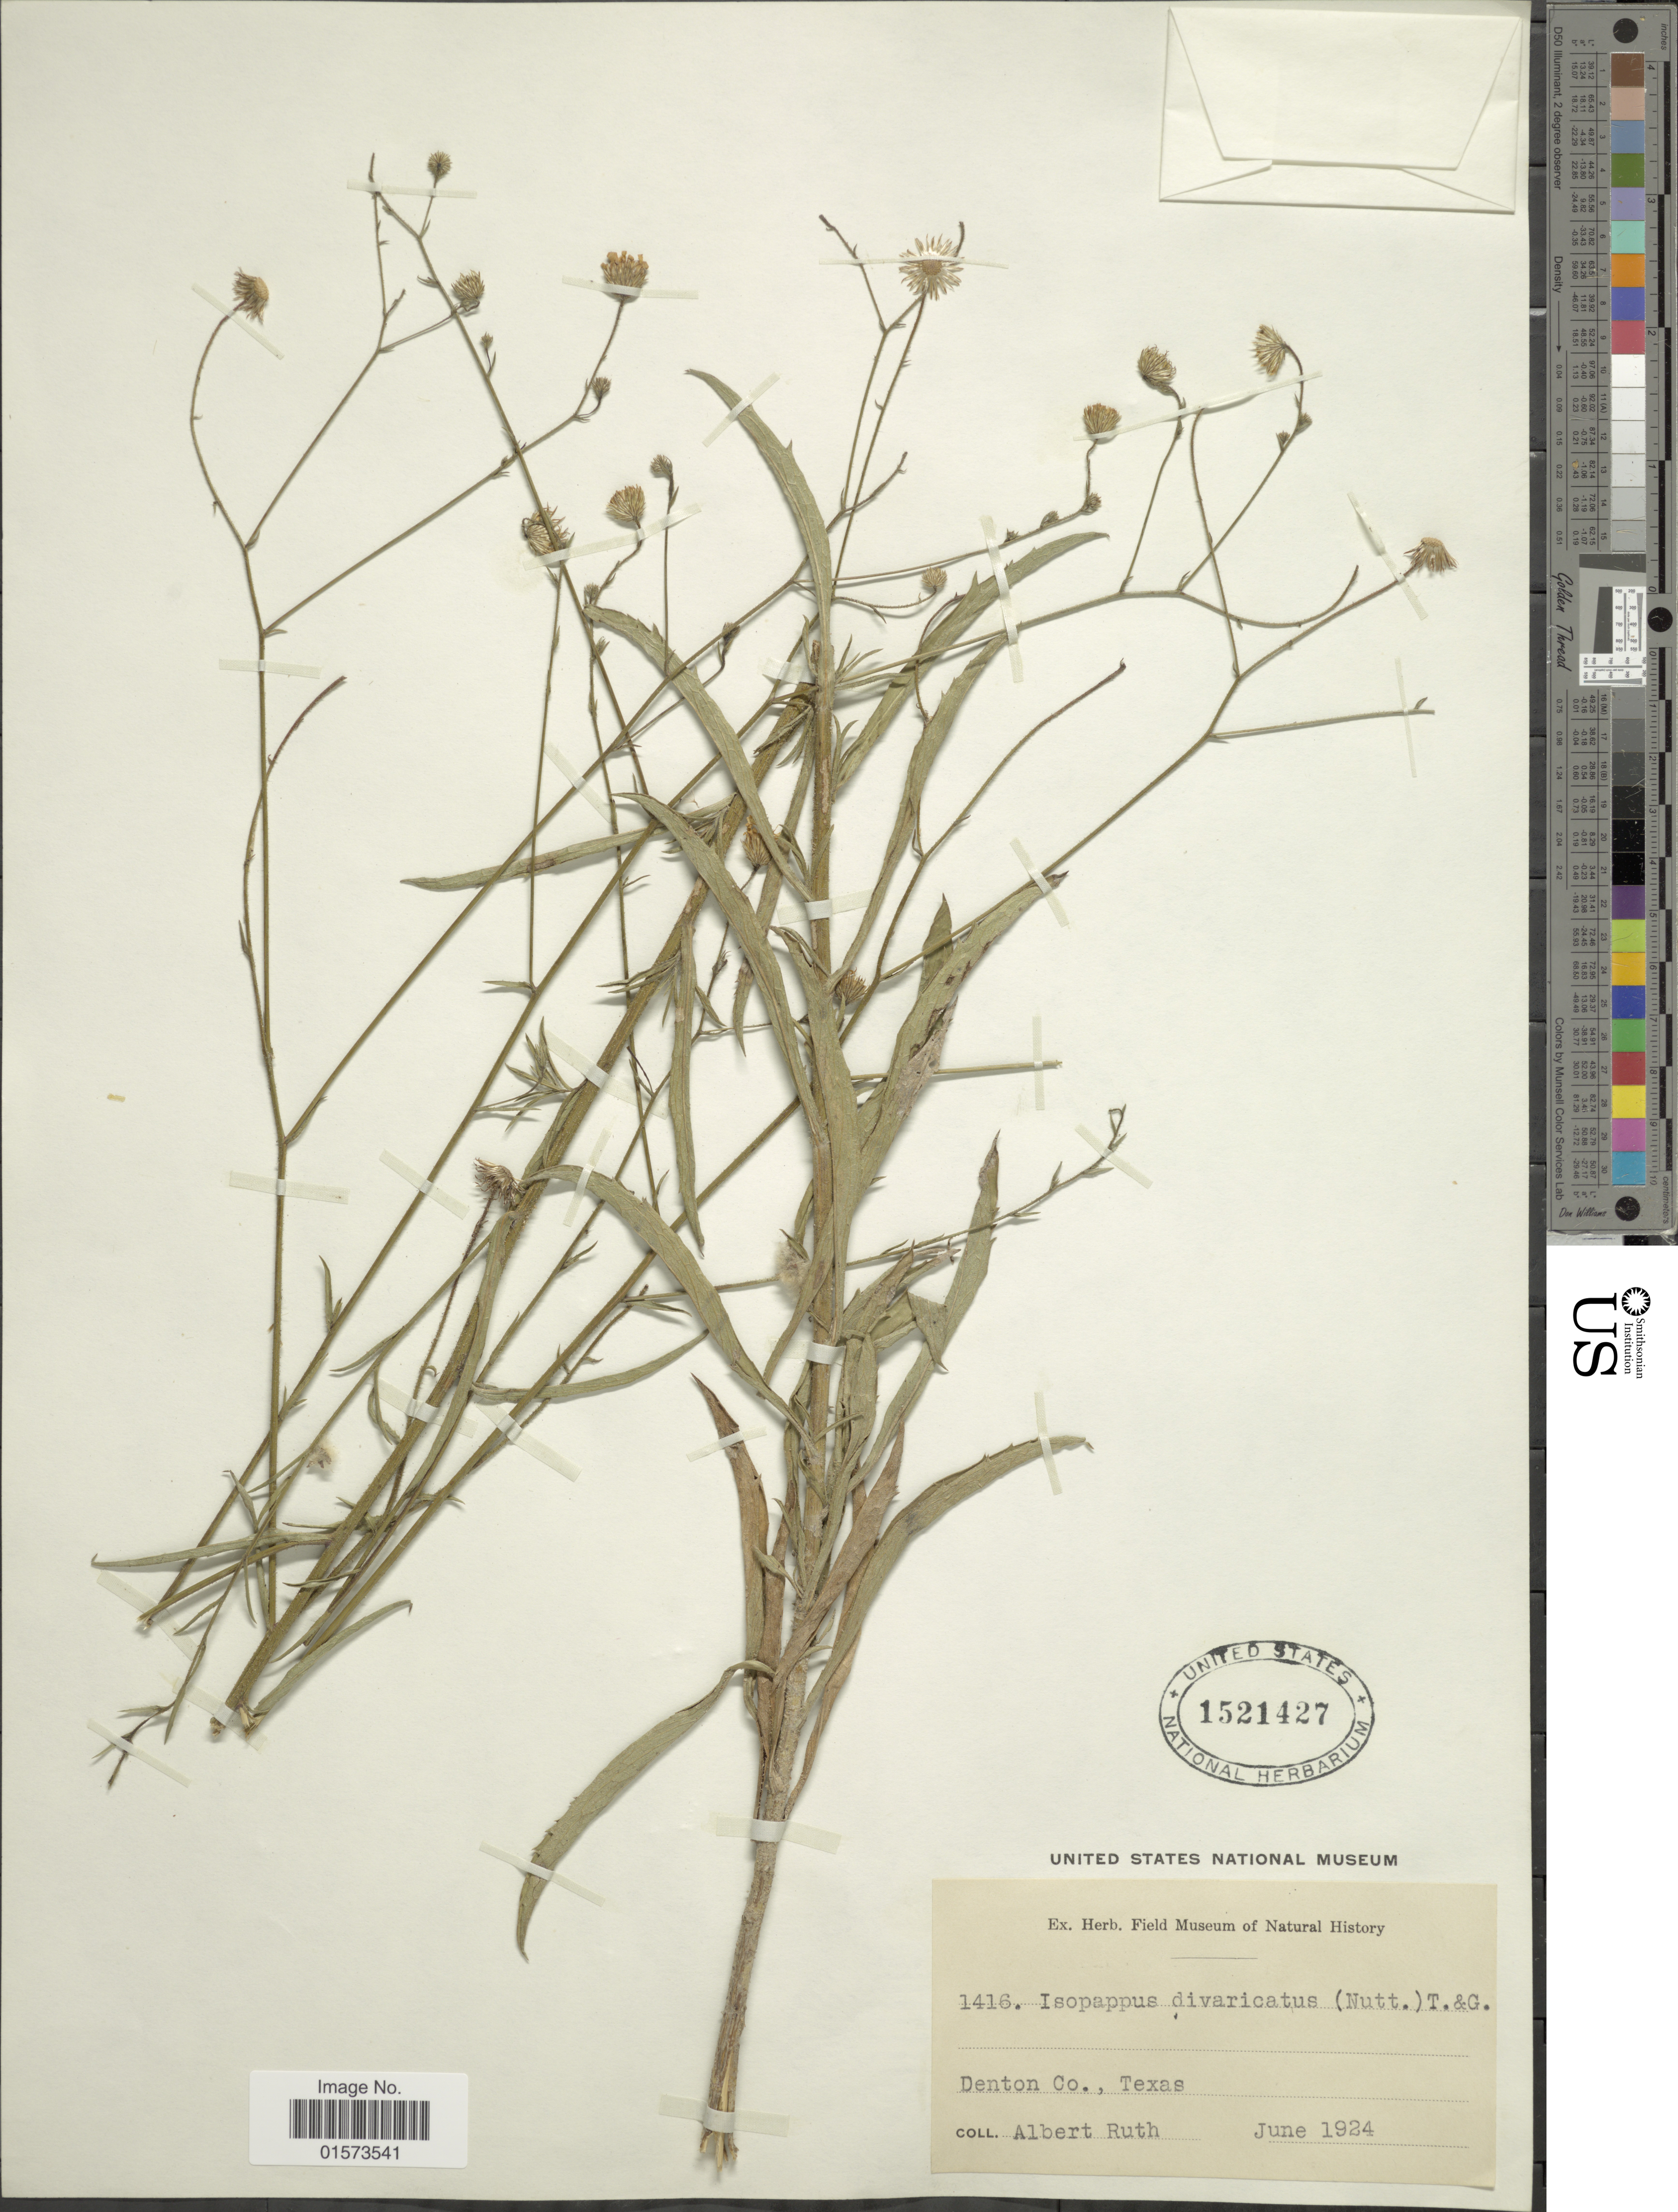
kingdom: Plantae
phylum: Tracheophyta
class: Magnoliopsida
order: Asterales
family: Asteraceae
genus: Croptilon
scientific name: Croptilon divaricatum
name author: (Nutt.) Raf.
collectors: A. Ruth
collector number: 1416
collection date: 1924-06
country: United States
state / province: Texas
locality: Denton Co.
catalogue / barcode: US 1521427